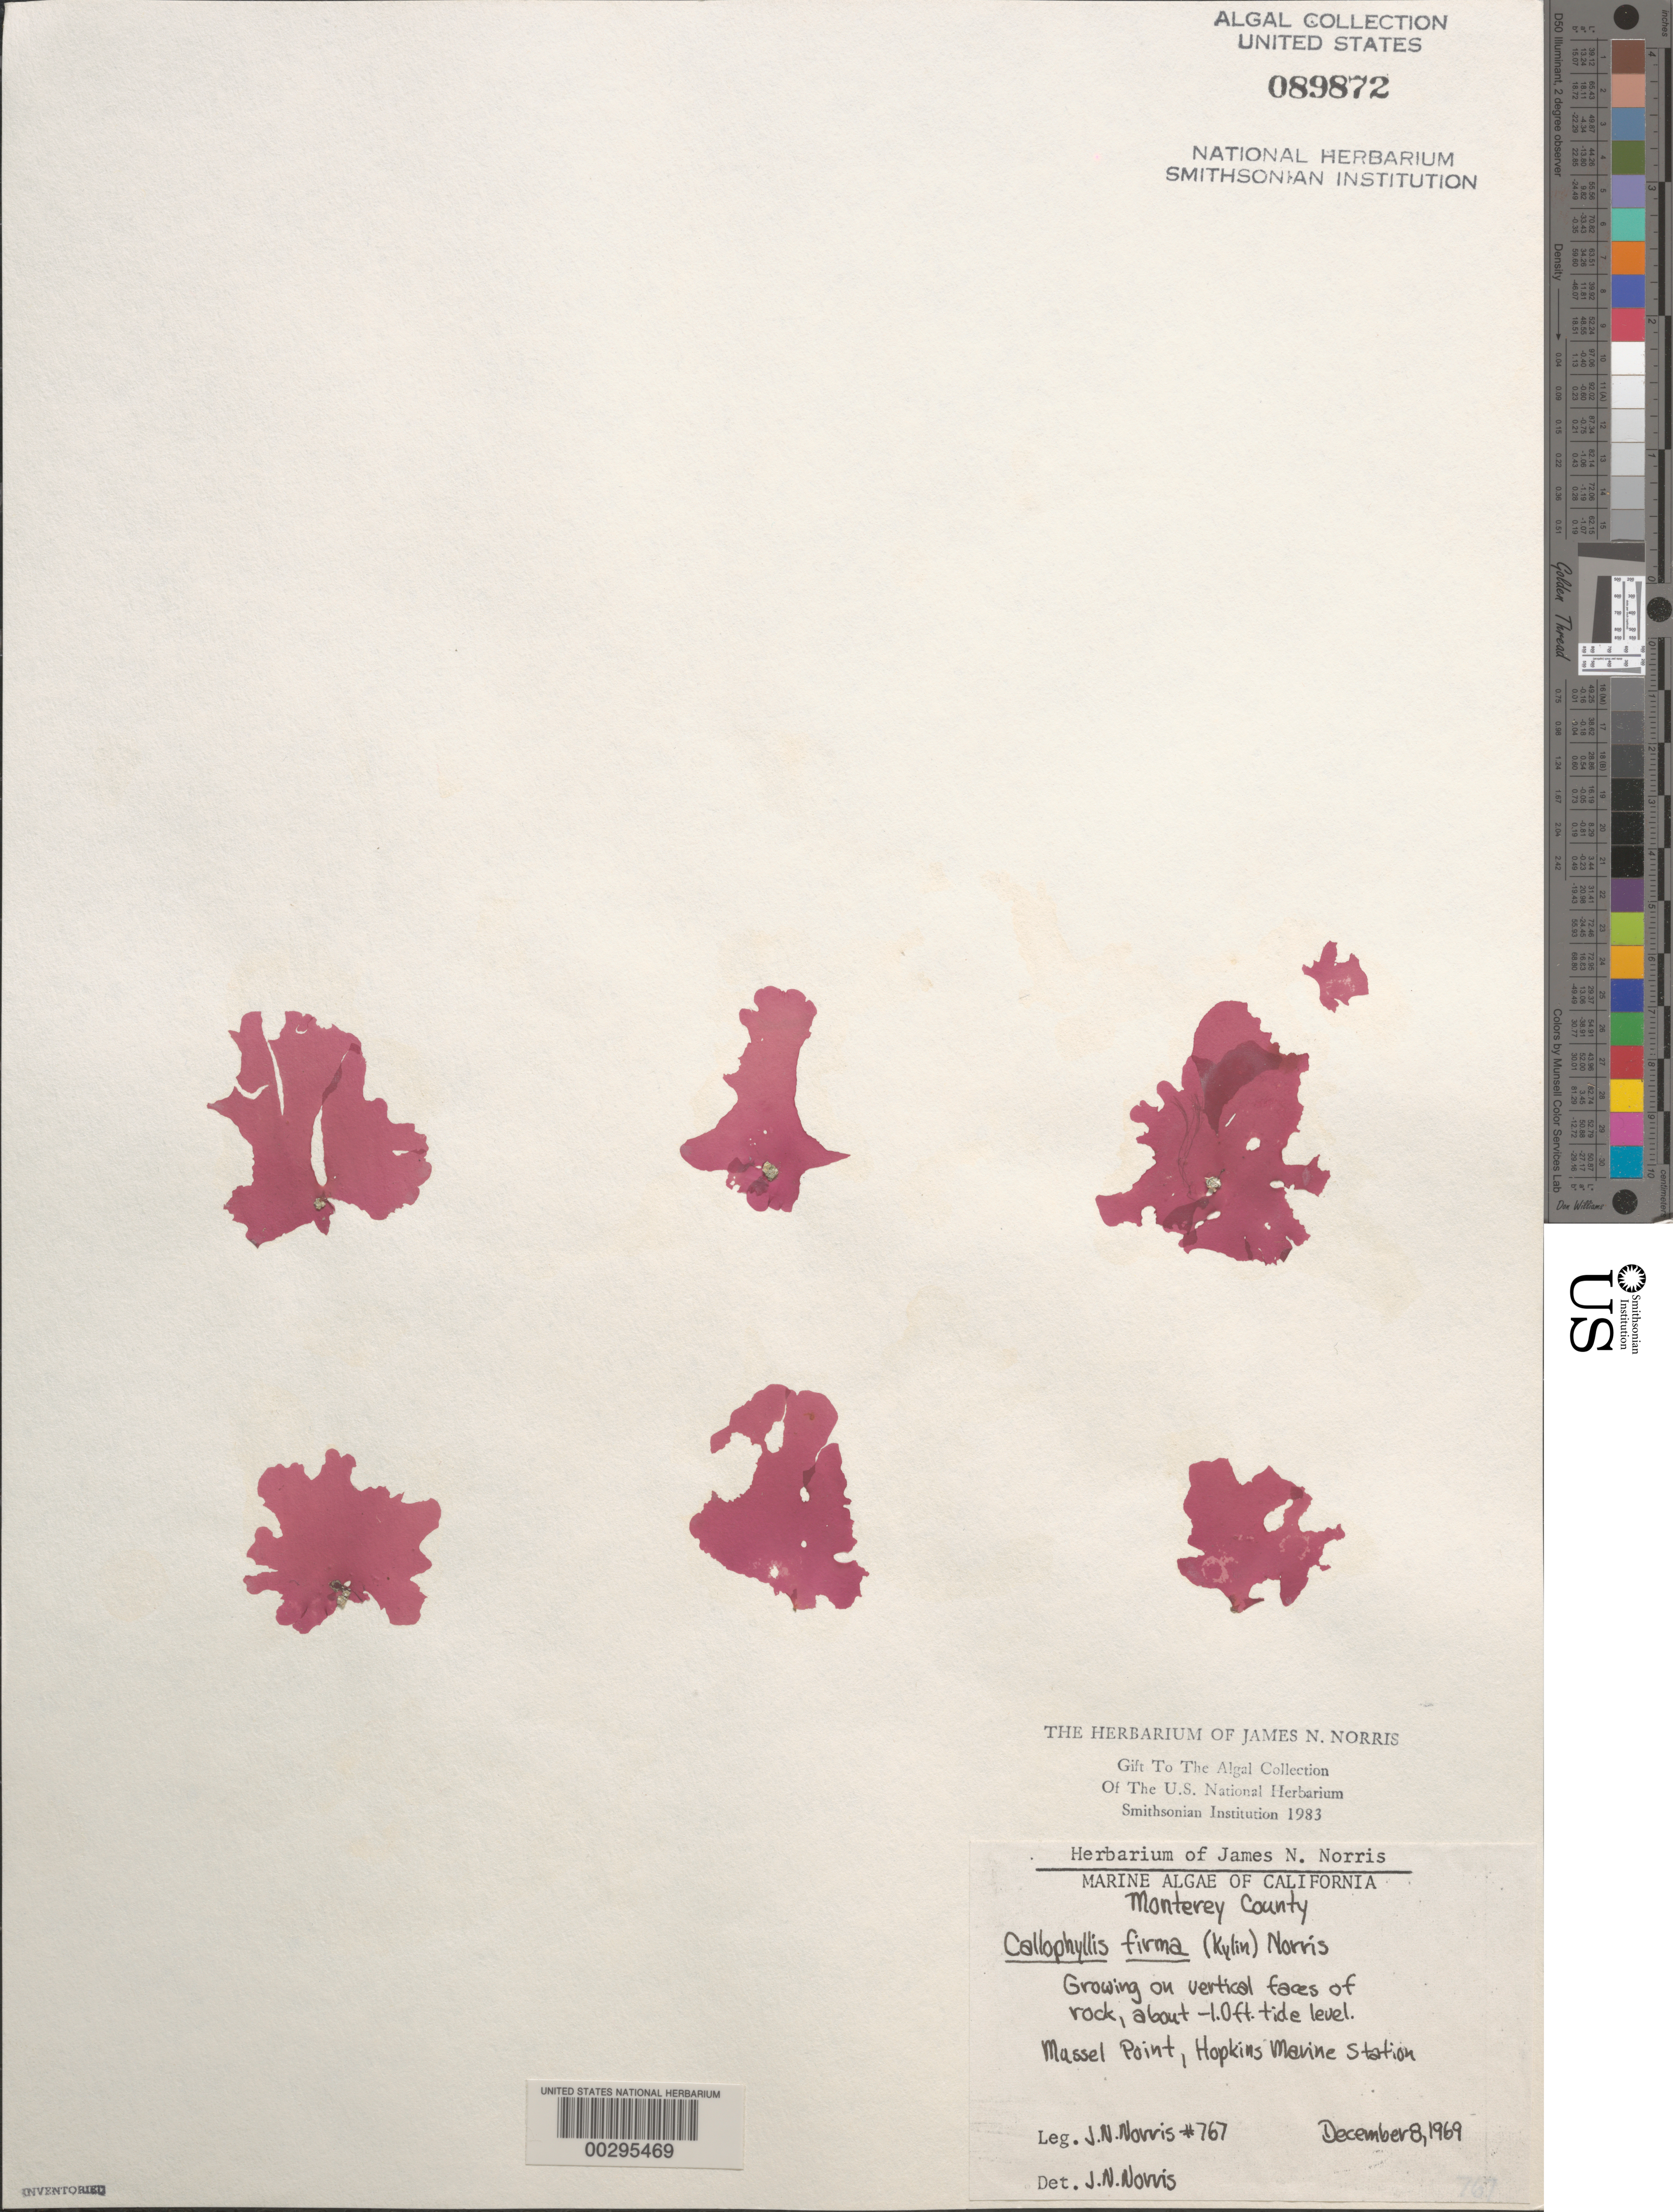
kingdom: Plantae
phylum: Rhodophyta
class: Florideophyceae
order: Gigartinales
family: Kallymeniaceae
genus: Salishia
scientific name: Salishia firma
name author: (Kylin) Clarkston & G.W. Saunders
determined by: Algae name updating Project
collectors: J. N. Norris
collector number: JN-767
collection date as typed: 08 Dec 1969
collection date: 1969-12-08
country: United States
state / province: California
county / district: Monterey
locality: Mussel Beach, Hopkins Marine Station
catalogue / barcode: US 89872